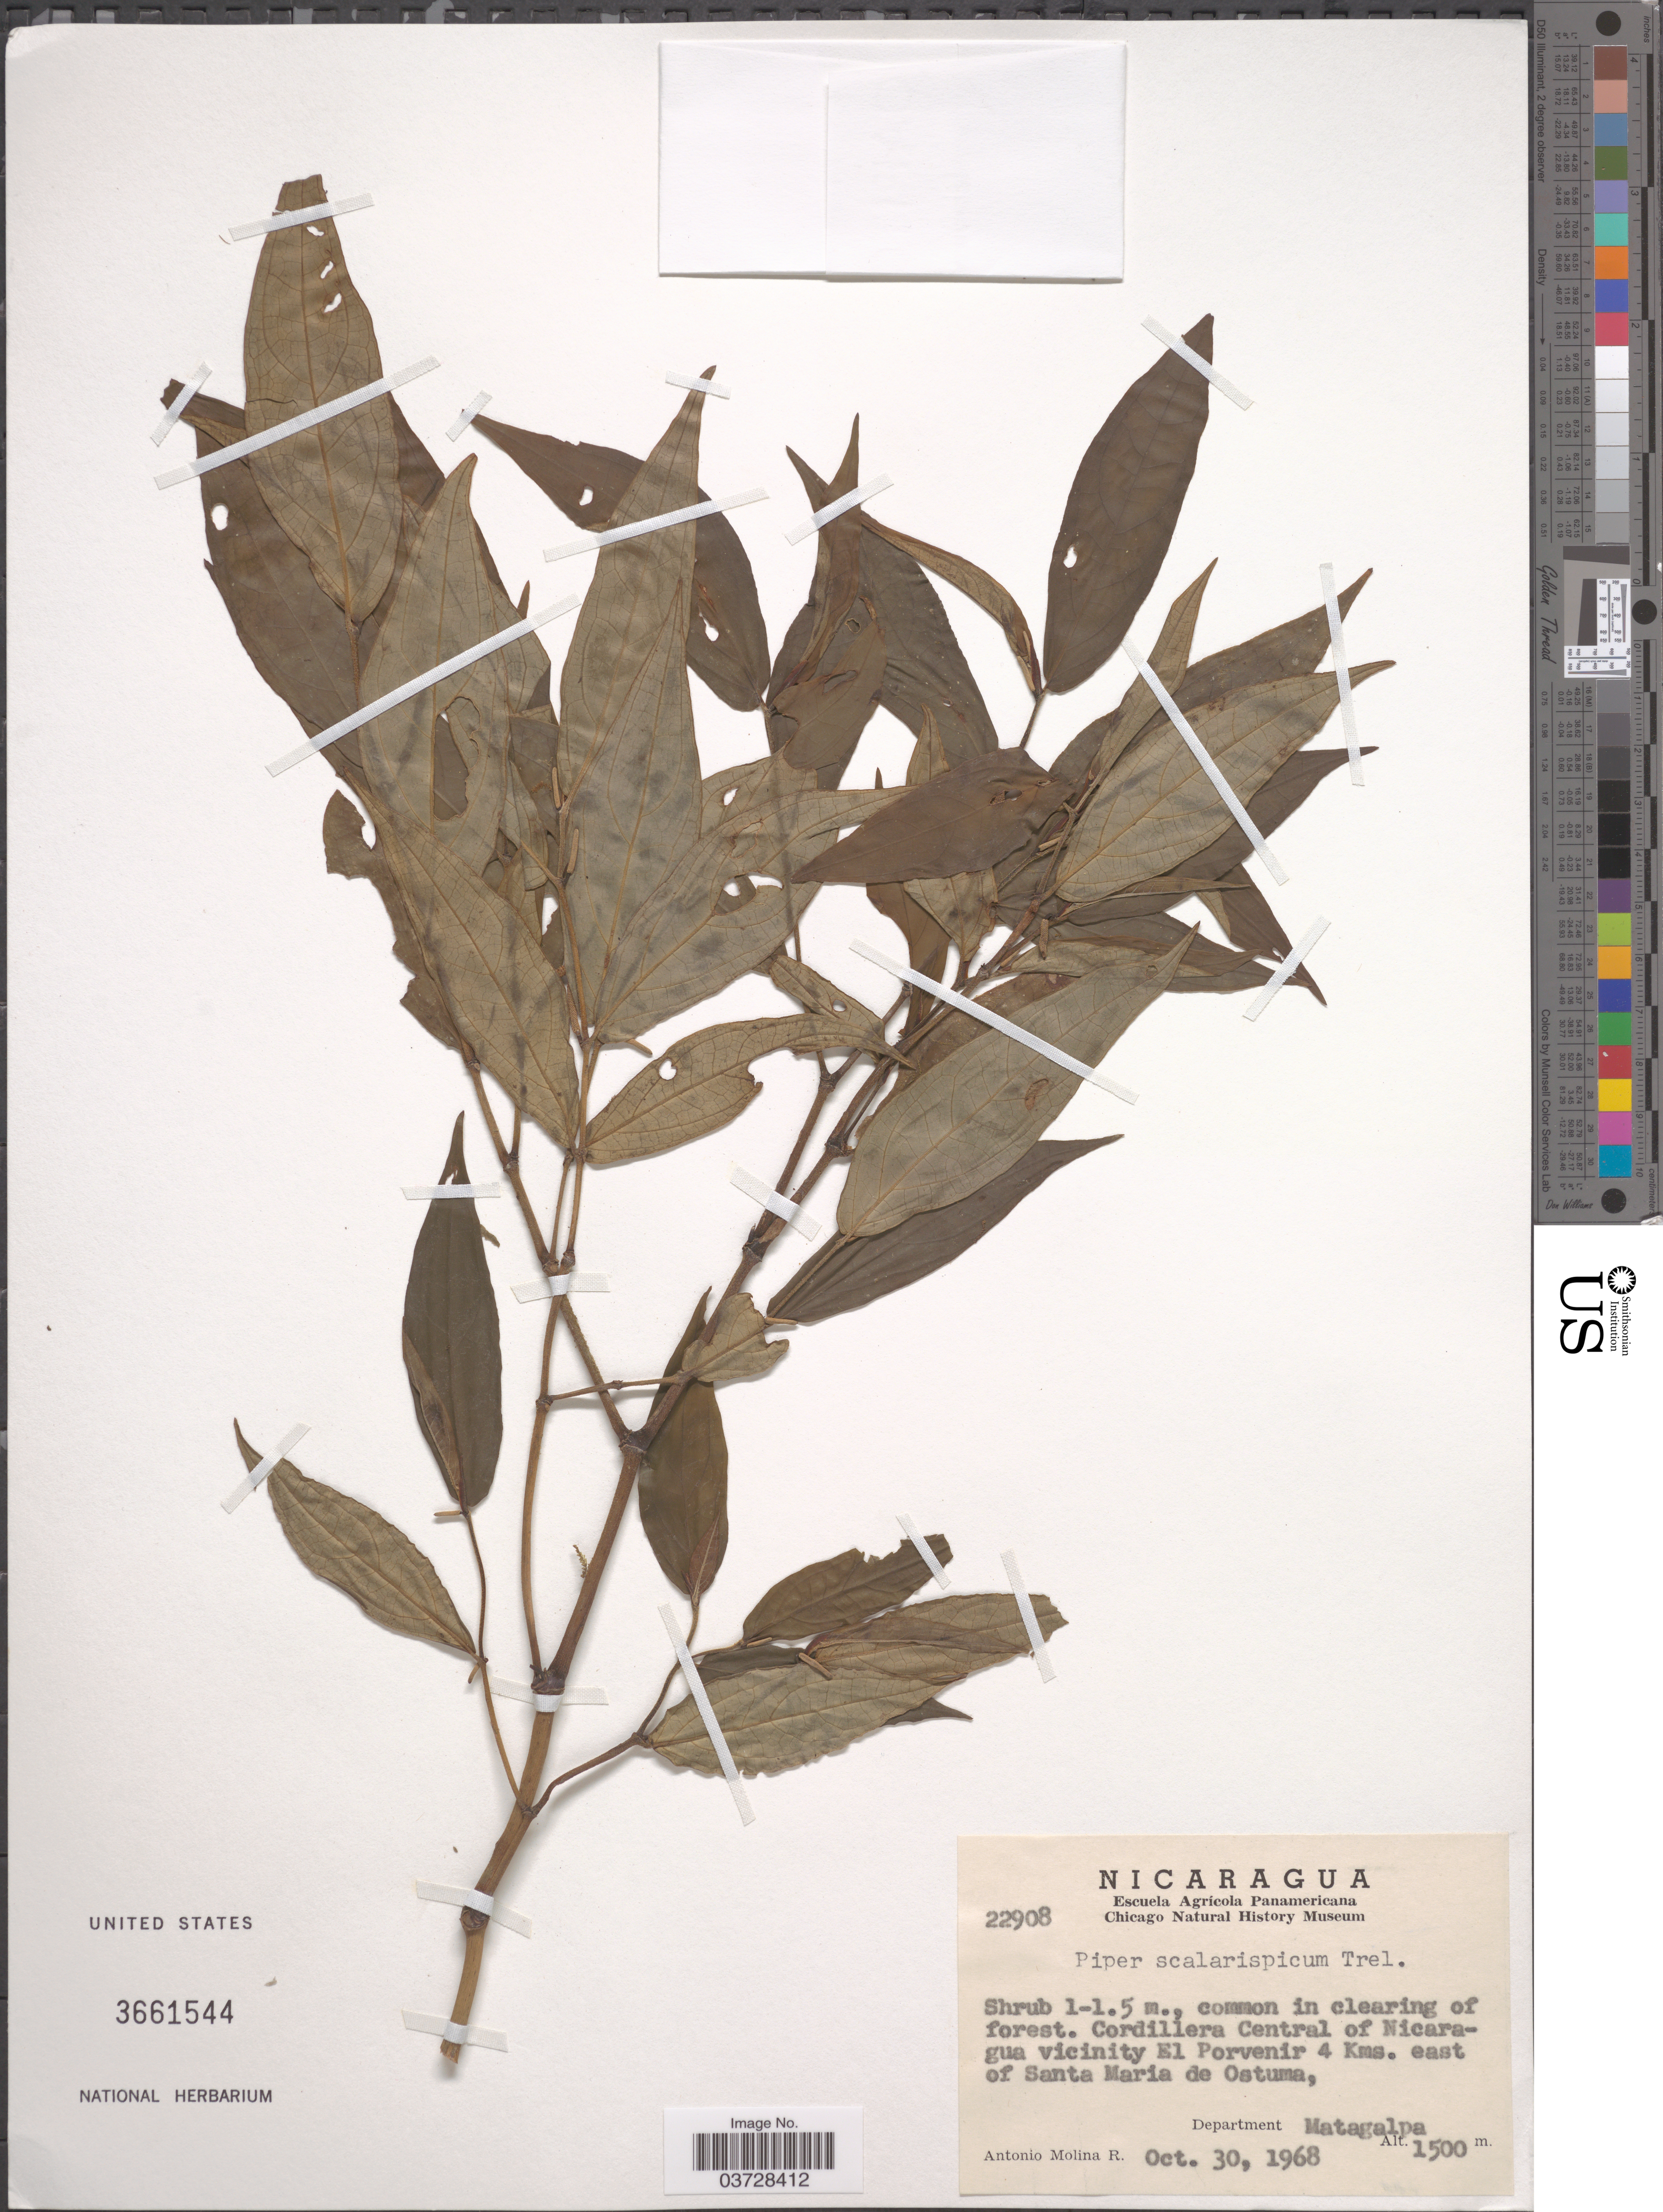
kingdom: Plantae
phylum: Tracheophyta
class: Magnoliopsida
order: Piperales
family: Piperaceae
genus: Piper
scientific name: Piper scalarispicum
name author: Trel.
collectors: A. Molina R.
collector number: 22908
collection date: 1968-10-30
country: Nicaragua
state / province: Matagalpa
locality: Cordillera Central of Nicaragua vicinity El Porvenir 4 Kms. east of Santa Maria de Ostuma, Department Matagalpa.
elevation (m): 1500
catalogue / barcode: US 3661544